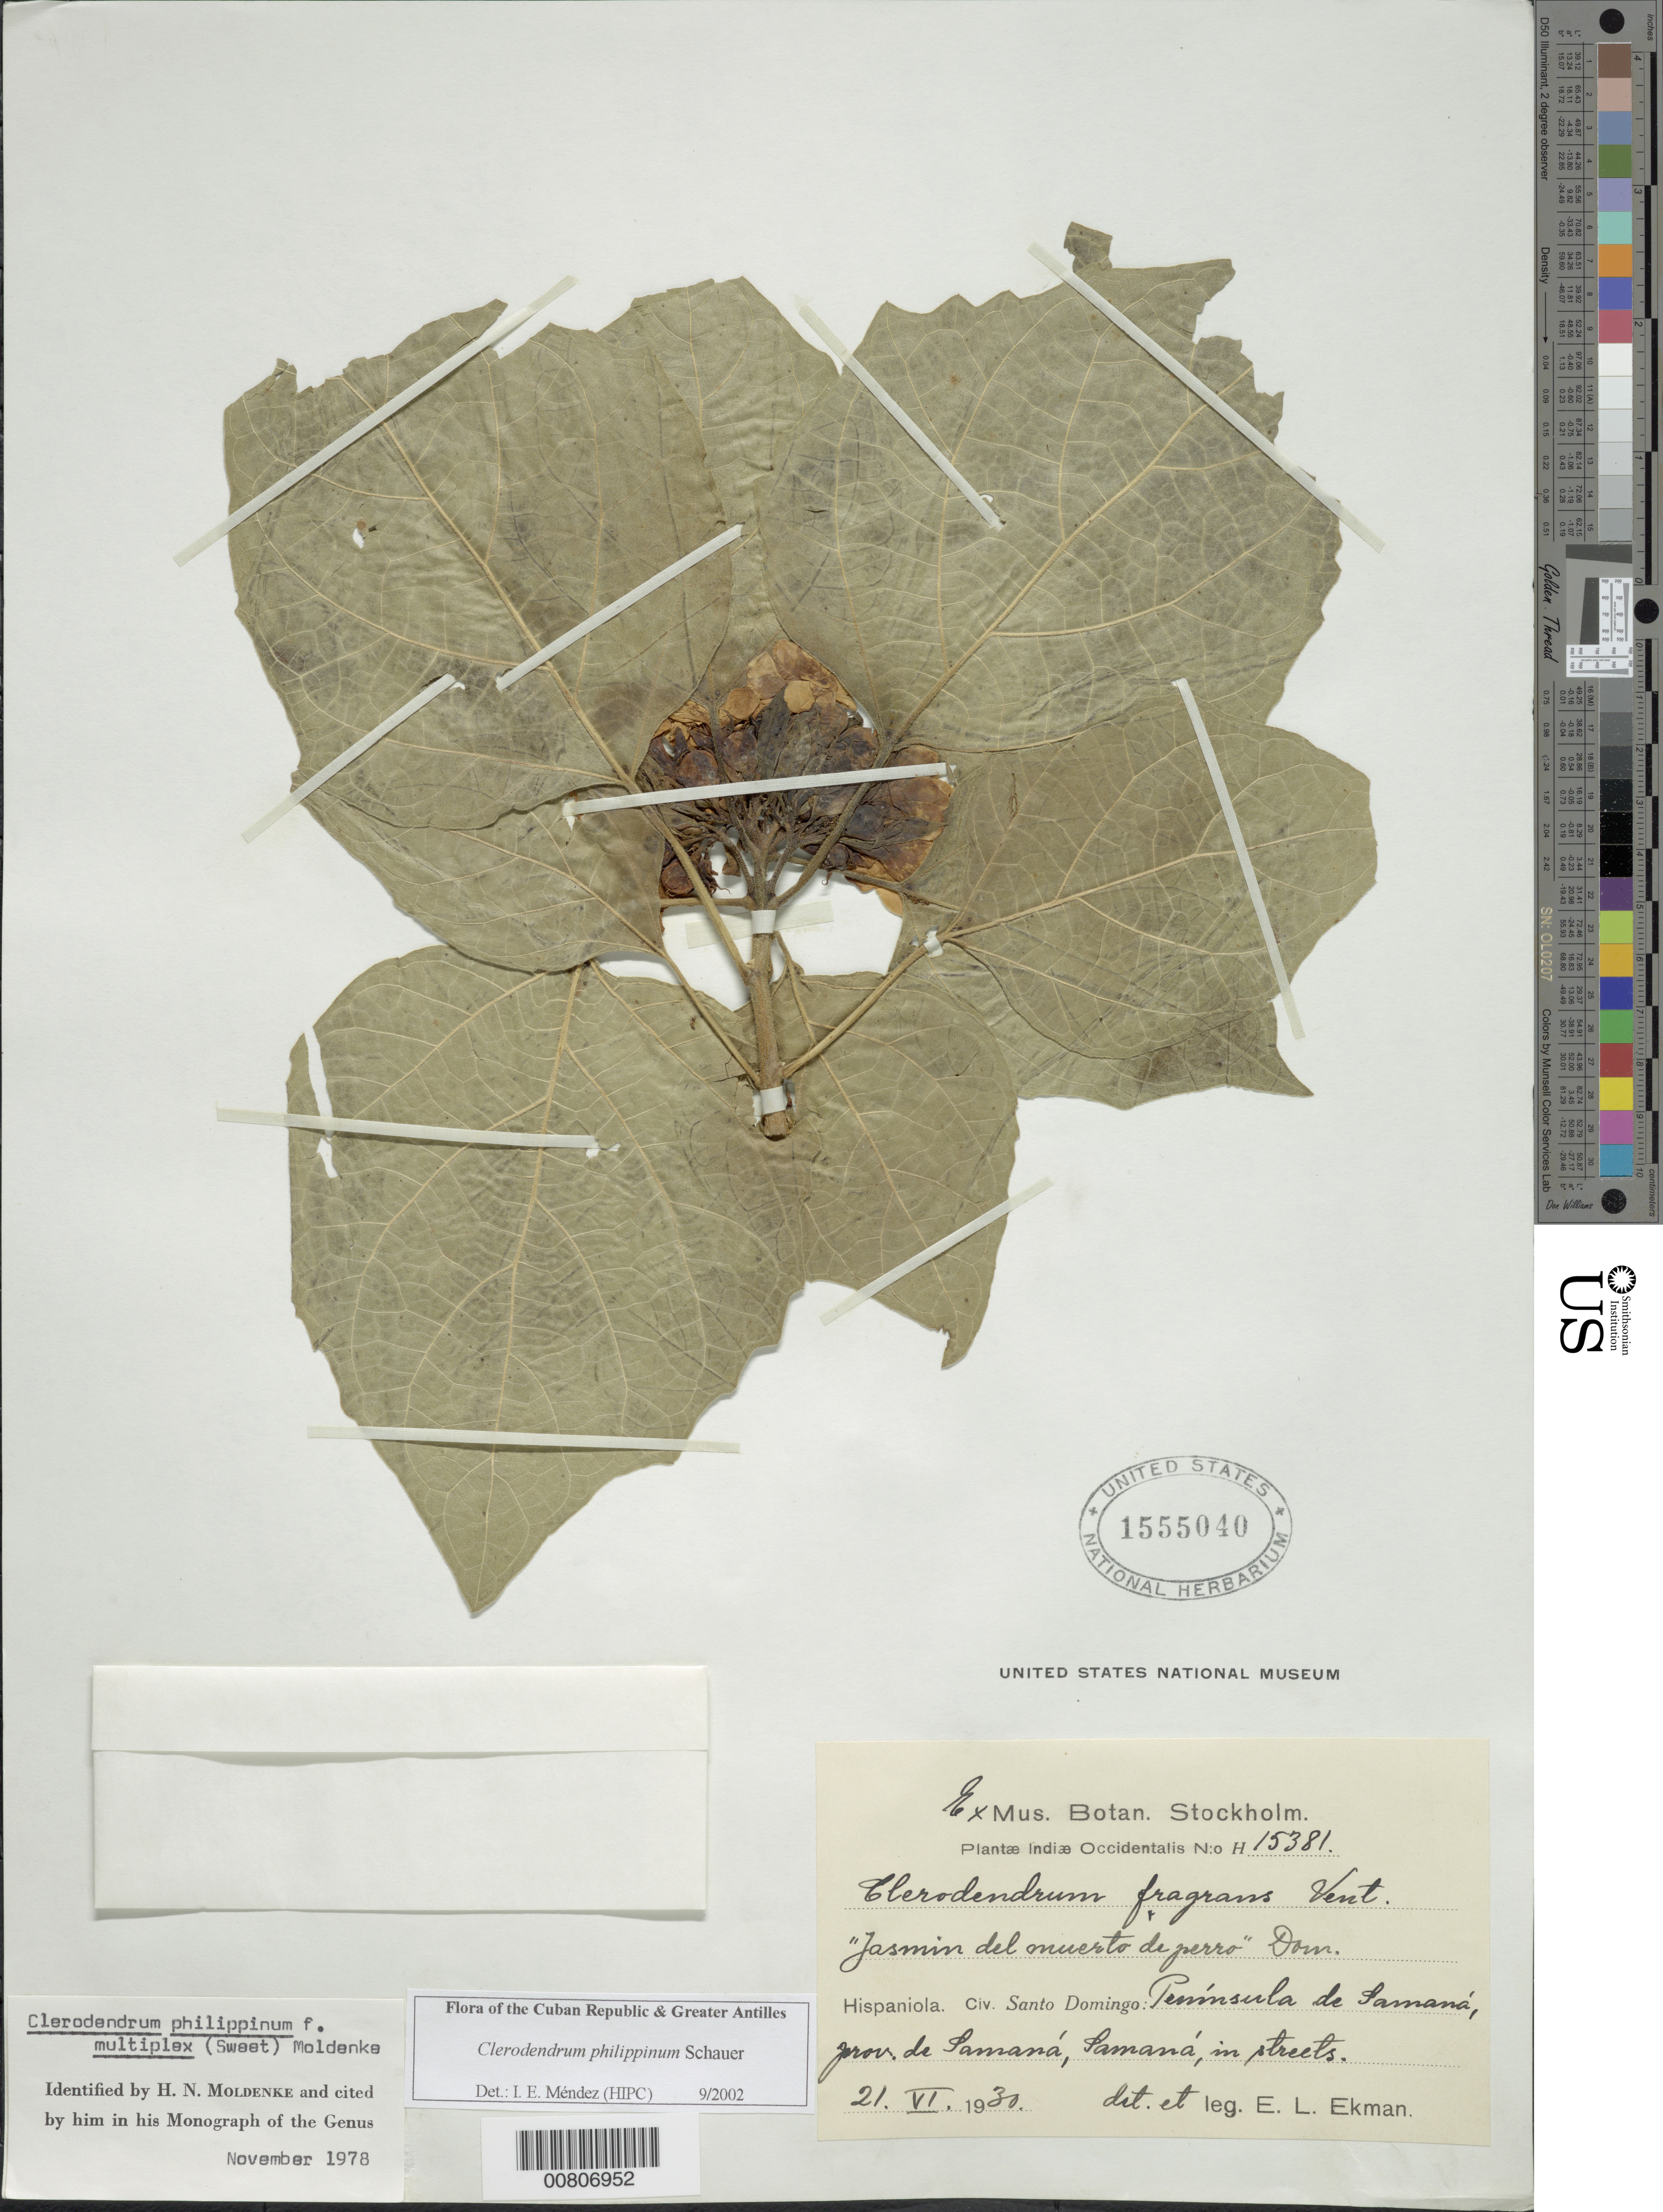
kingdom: Plantae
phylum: Tracheophyta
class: Magnoliopsida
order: Lamiales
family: Lamiaceae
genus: Clerodendrum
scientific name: Clerodendrum chinense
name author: (Osbeck) Mabb.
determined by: Méndez, Isidro E., (HIPC)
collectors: E. L. Ekman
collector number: H 15381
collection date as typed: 21 Jun 1920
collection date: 1920-06-21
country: Dominican Republic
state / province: Samana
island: Hispaniola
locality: Peninsula Samaná, Samaná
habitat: In streets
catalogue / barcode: US 1555040